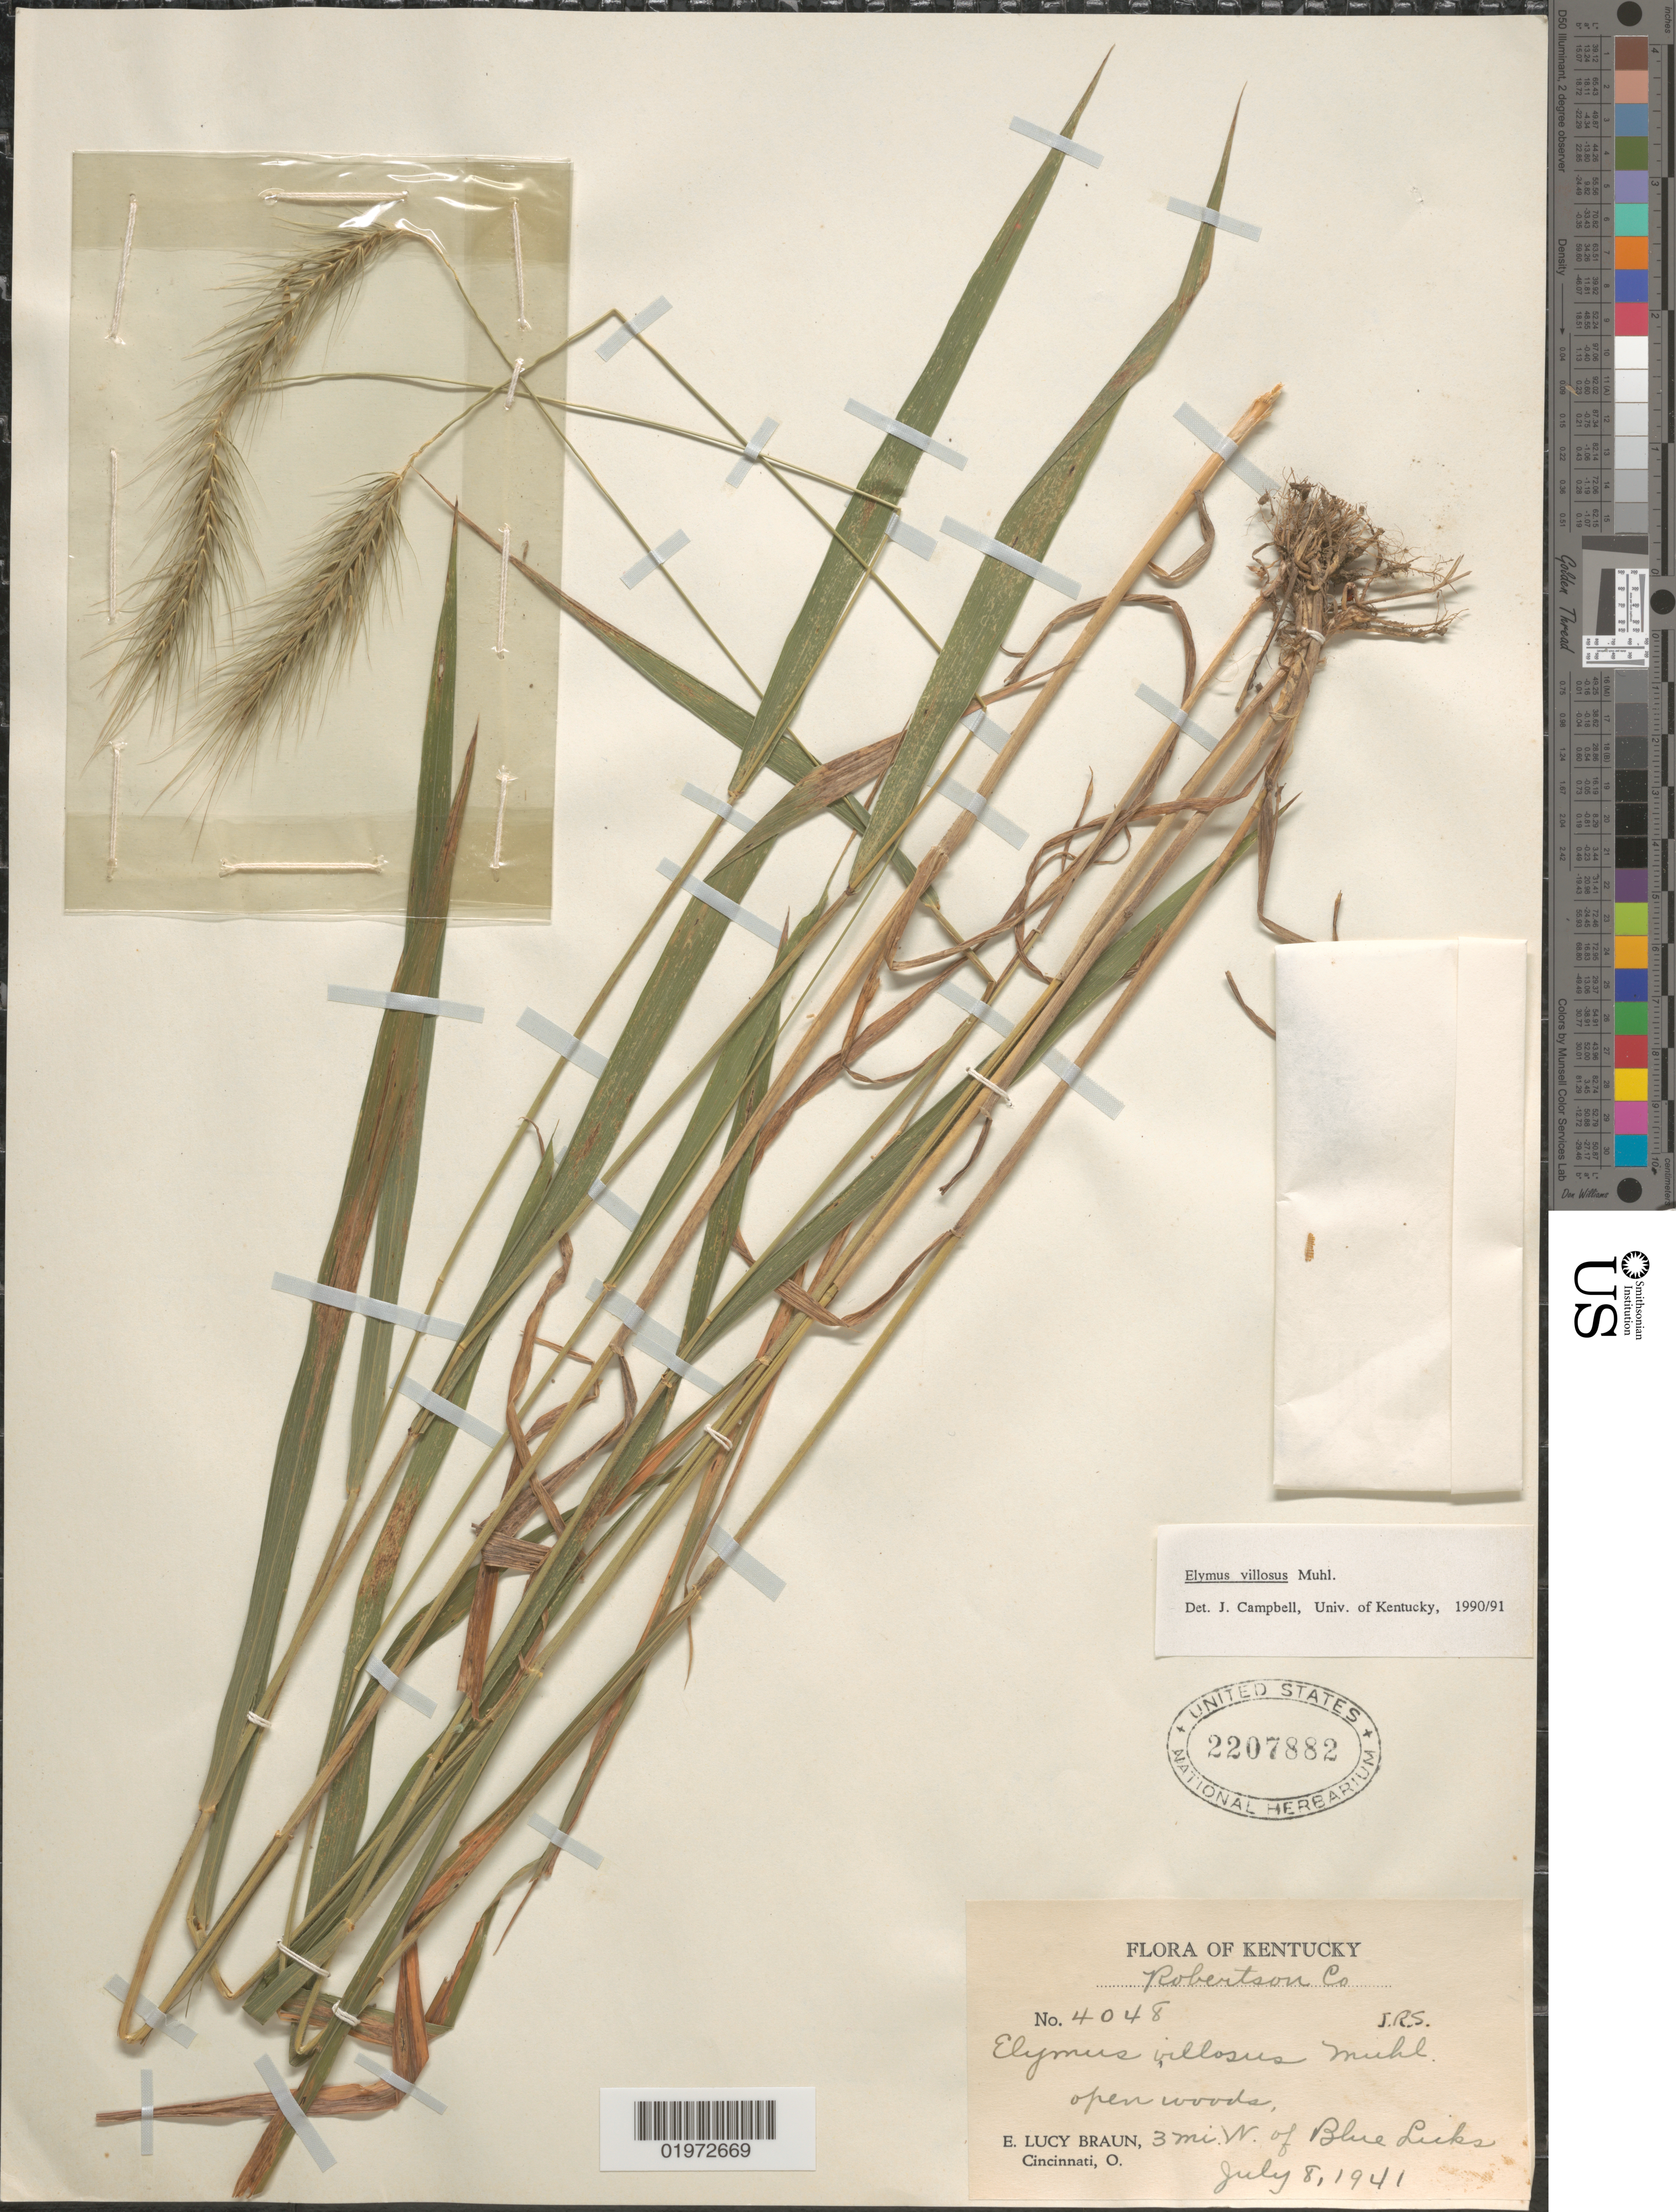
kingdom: Plantae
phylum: Tracheophyta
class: Liliopsida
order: Poales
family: Poaceae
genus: Elymus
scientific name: Elymus villosus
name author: Muhl. ex Willd.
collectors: E. L. Braun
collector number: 4048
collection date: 1941-07-08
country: United States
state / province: Kentucky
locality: Robertson Co. Open woods, 3 mi. W. of Blue Licks.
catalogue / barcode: US 2207882